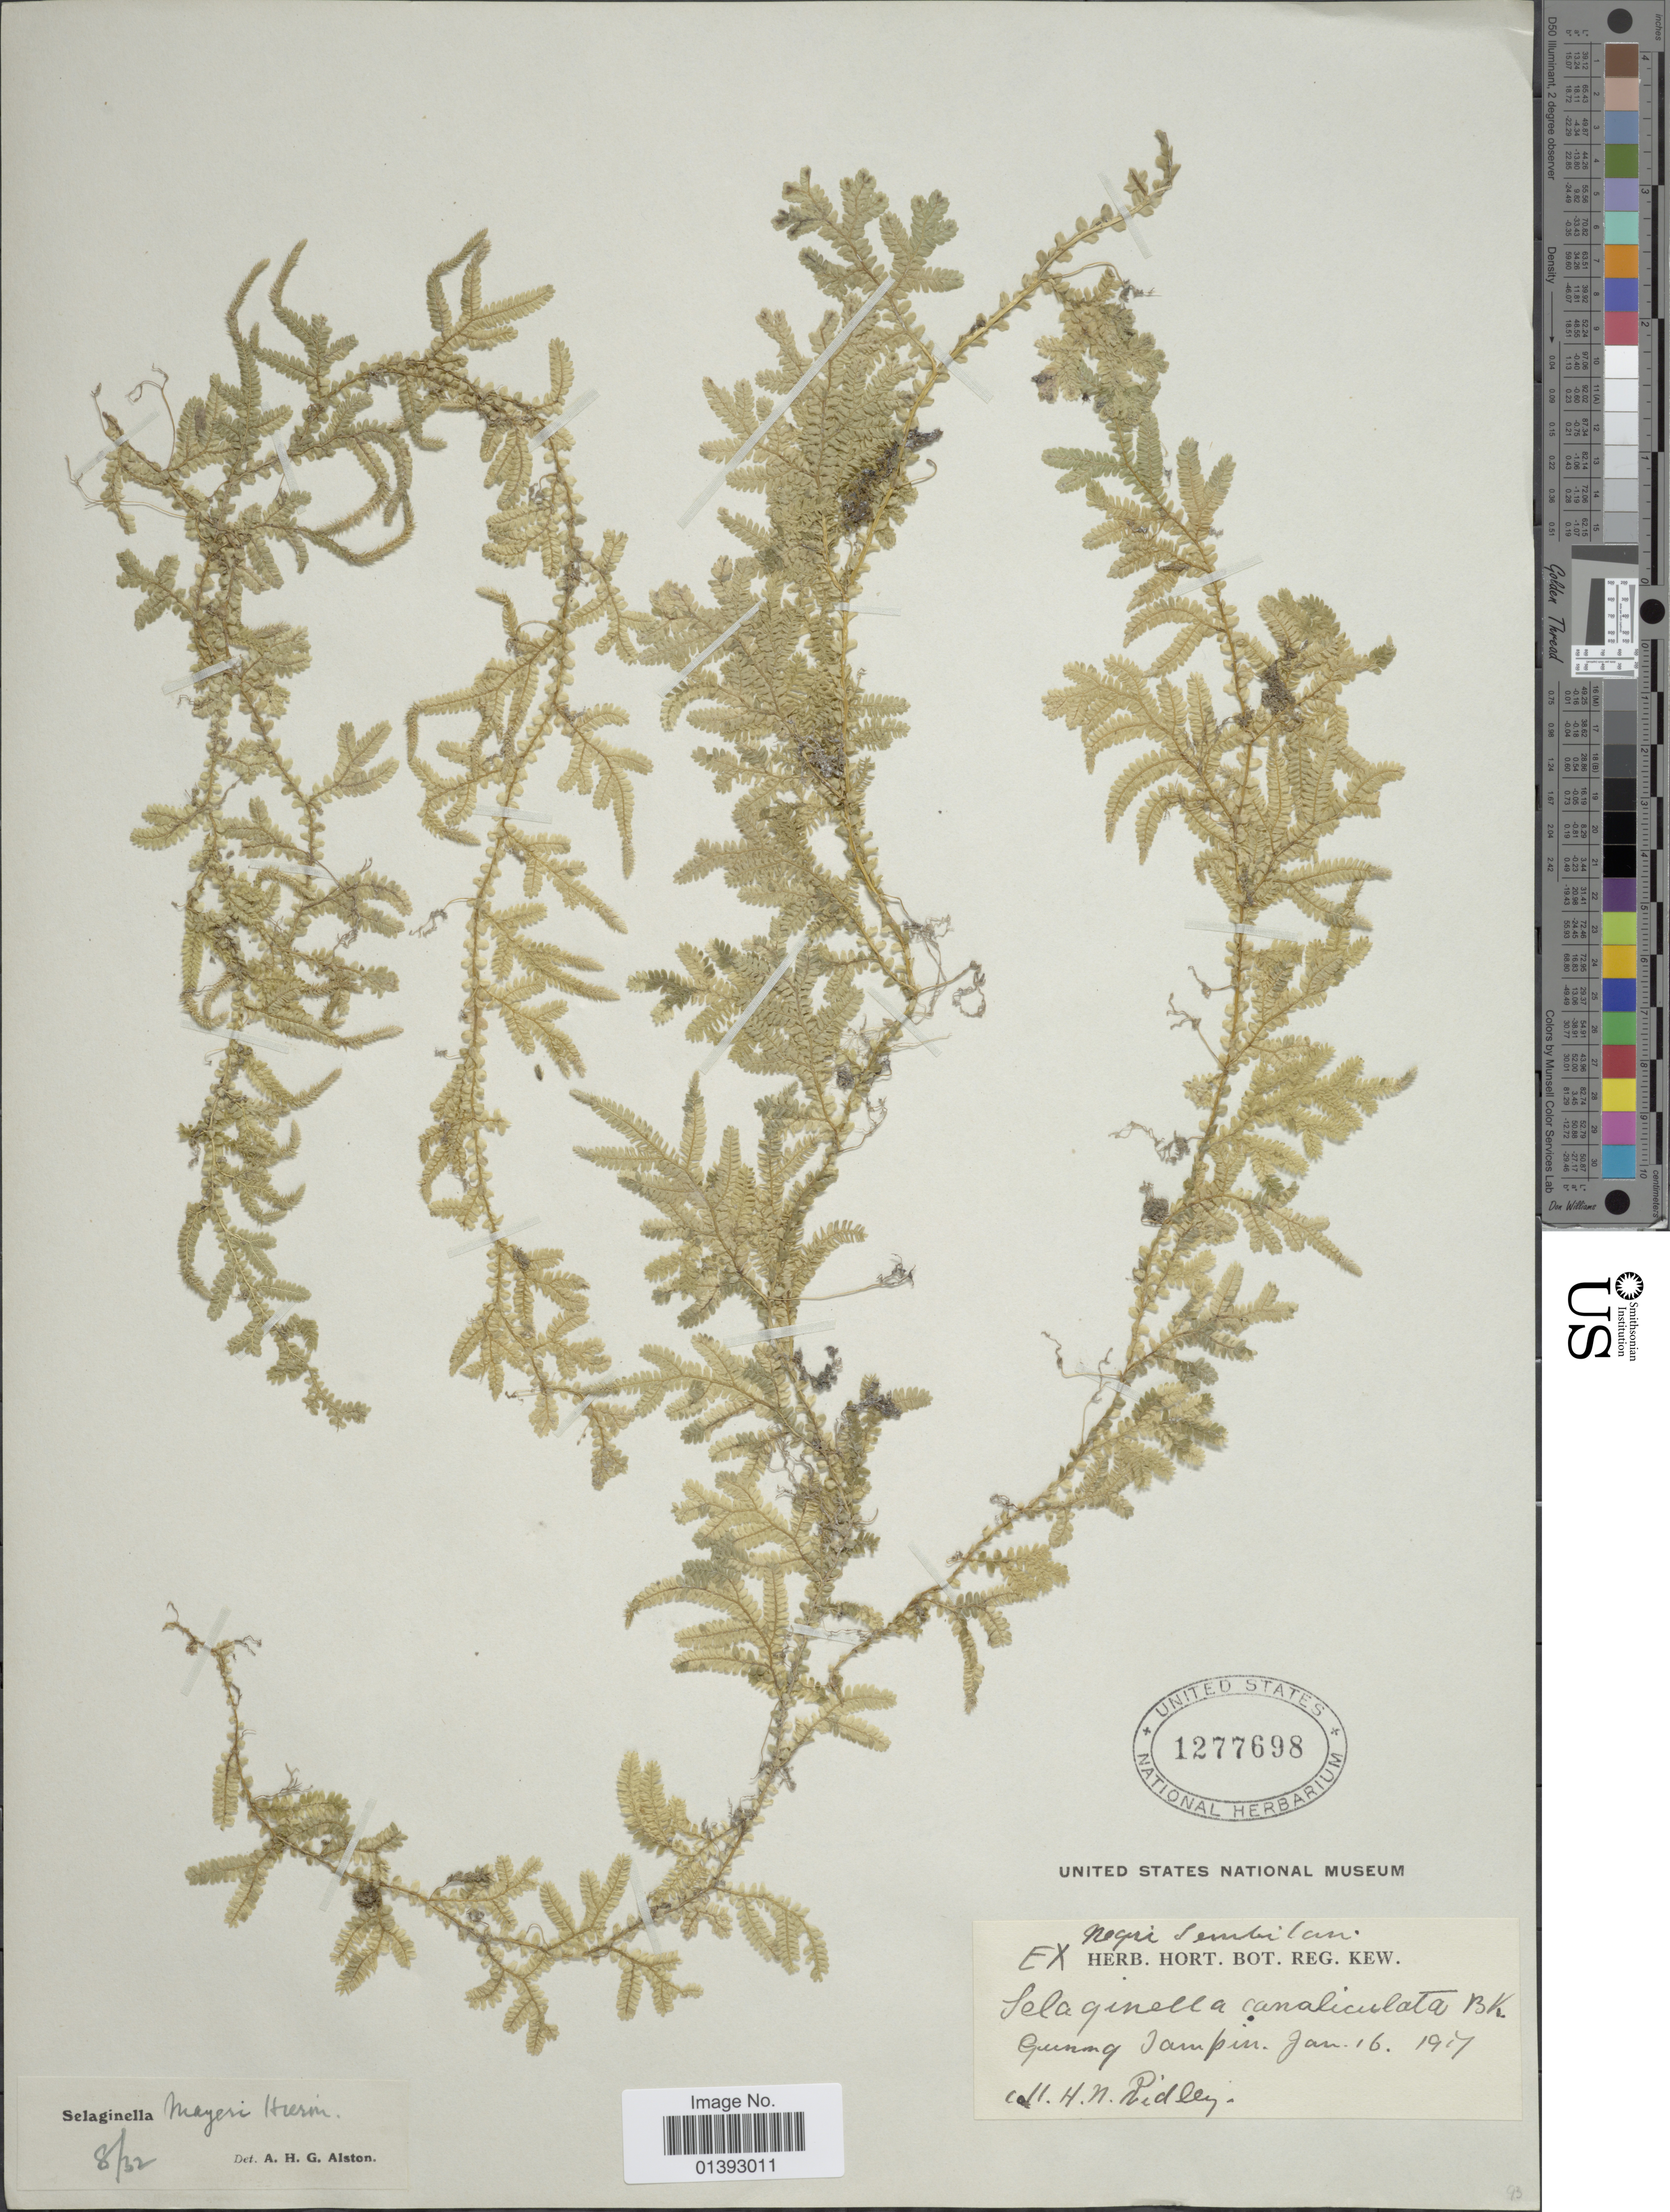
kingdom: Plantae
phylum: Tracheophyta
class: Lycopodiopsida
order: Selaginellales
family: Selaginellaceae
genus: Selaginella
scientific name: Selaginella mayeri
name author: Hieron.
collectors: H. N. Ridley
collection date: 1917-01-16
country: Malaysia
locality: Negri Semilan, Gunung Jampin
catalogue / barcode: US 1277698